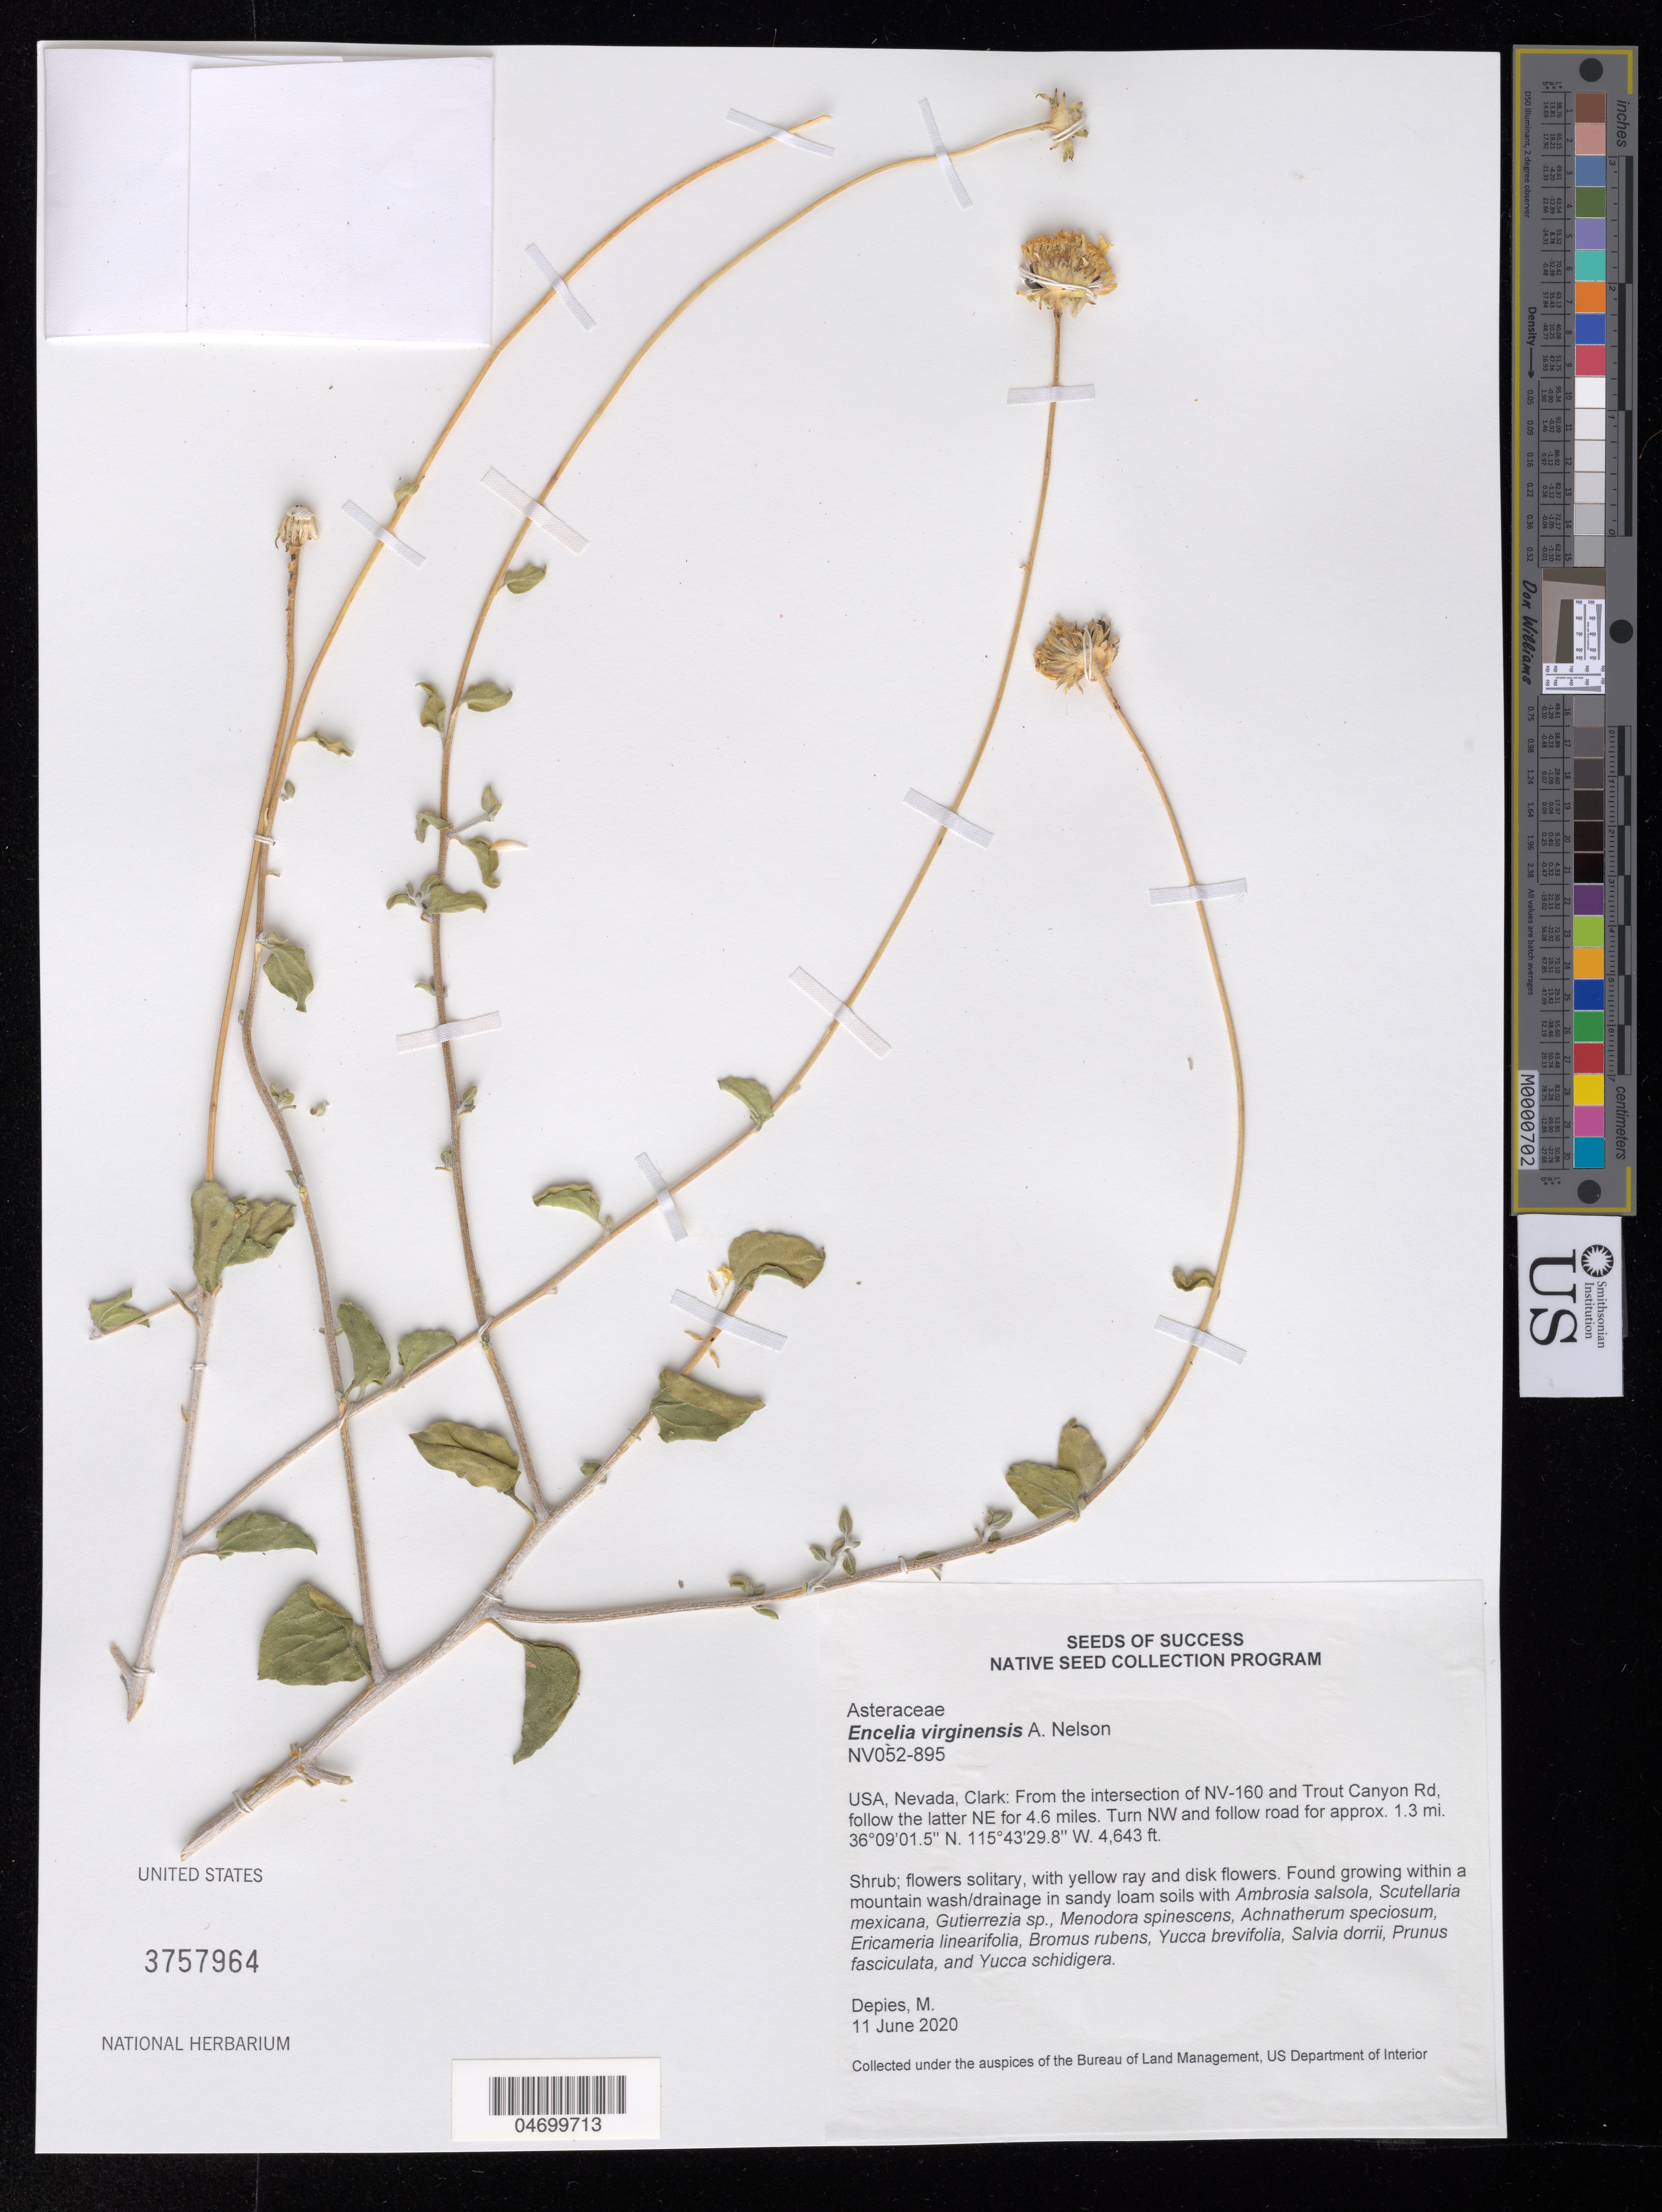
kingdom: Plantae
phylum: Tracheophyta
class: Magnoliopsida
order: Asterales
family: Asteraceae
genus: Encelia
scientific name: Encelia virginensis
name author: A. Nelson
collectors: M. Depies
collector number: NV052-895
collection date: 2020-06-11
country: United States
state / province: Nevada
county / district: Clark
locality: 4.6 mi. NE of intersection of NV-160 and Trout Canyon Rd, then turn NW for 1.3 mi.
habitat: Mountain wash/drainage. Sandy loam soils. With Ambrosia salsola, Yucca brevifolia, Salvia dorrii, etc.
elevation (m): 1415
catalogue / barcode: US 3757964